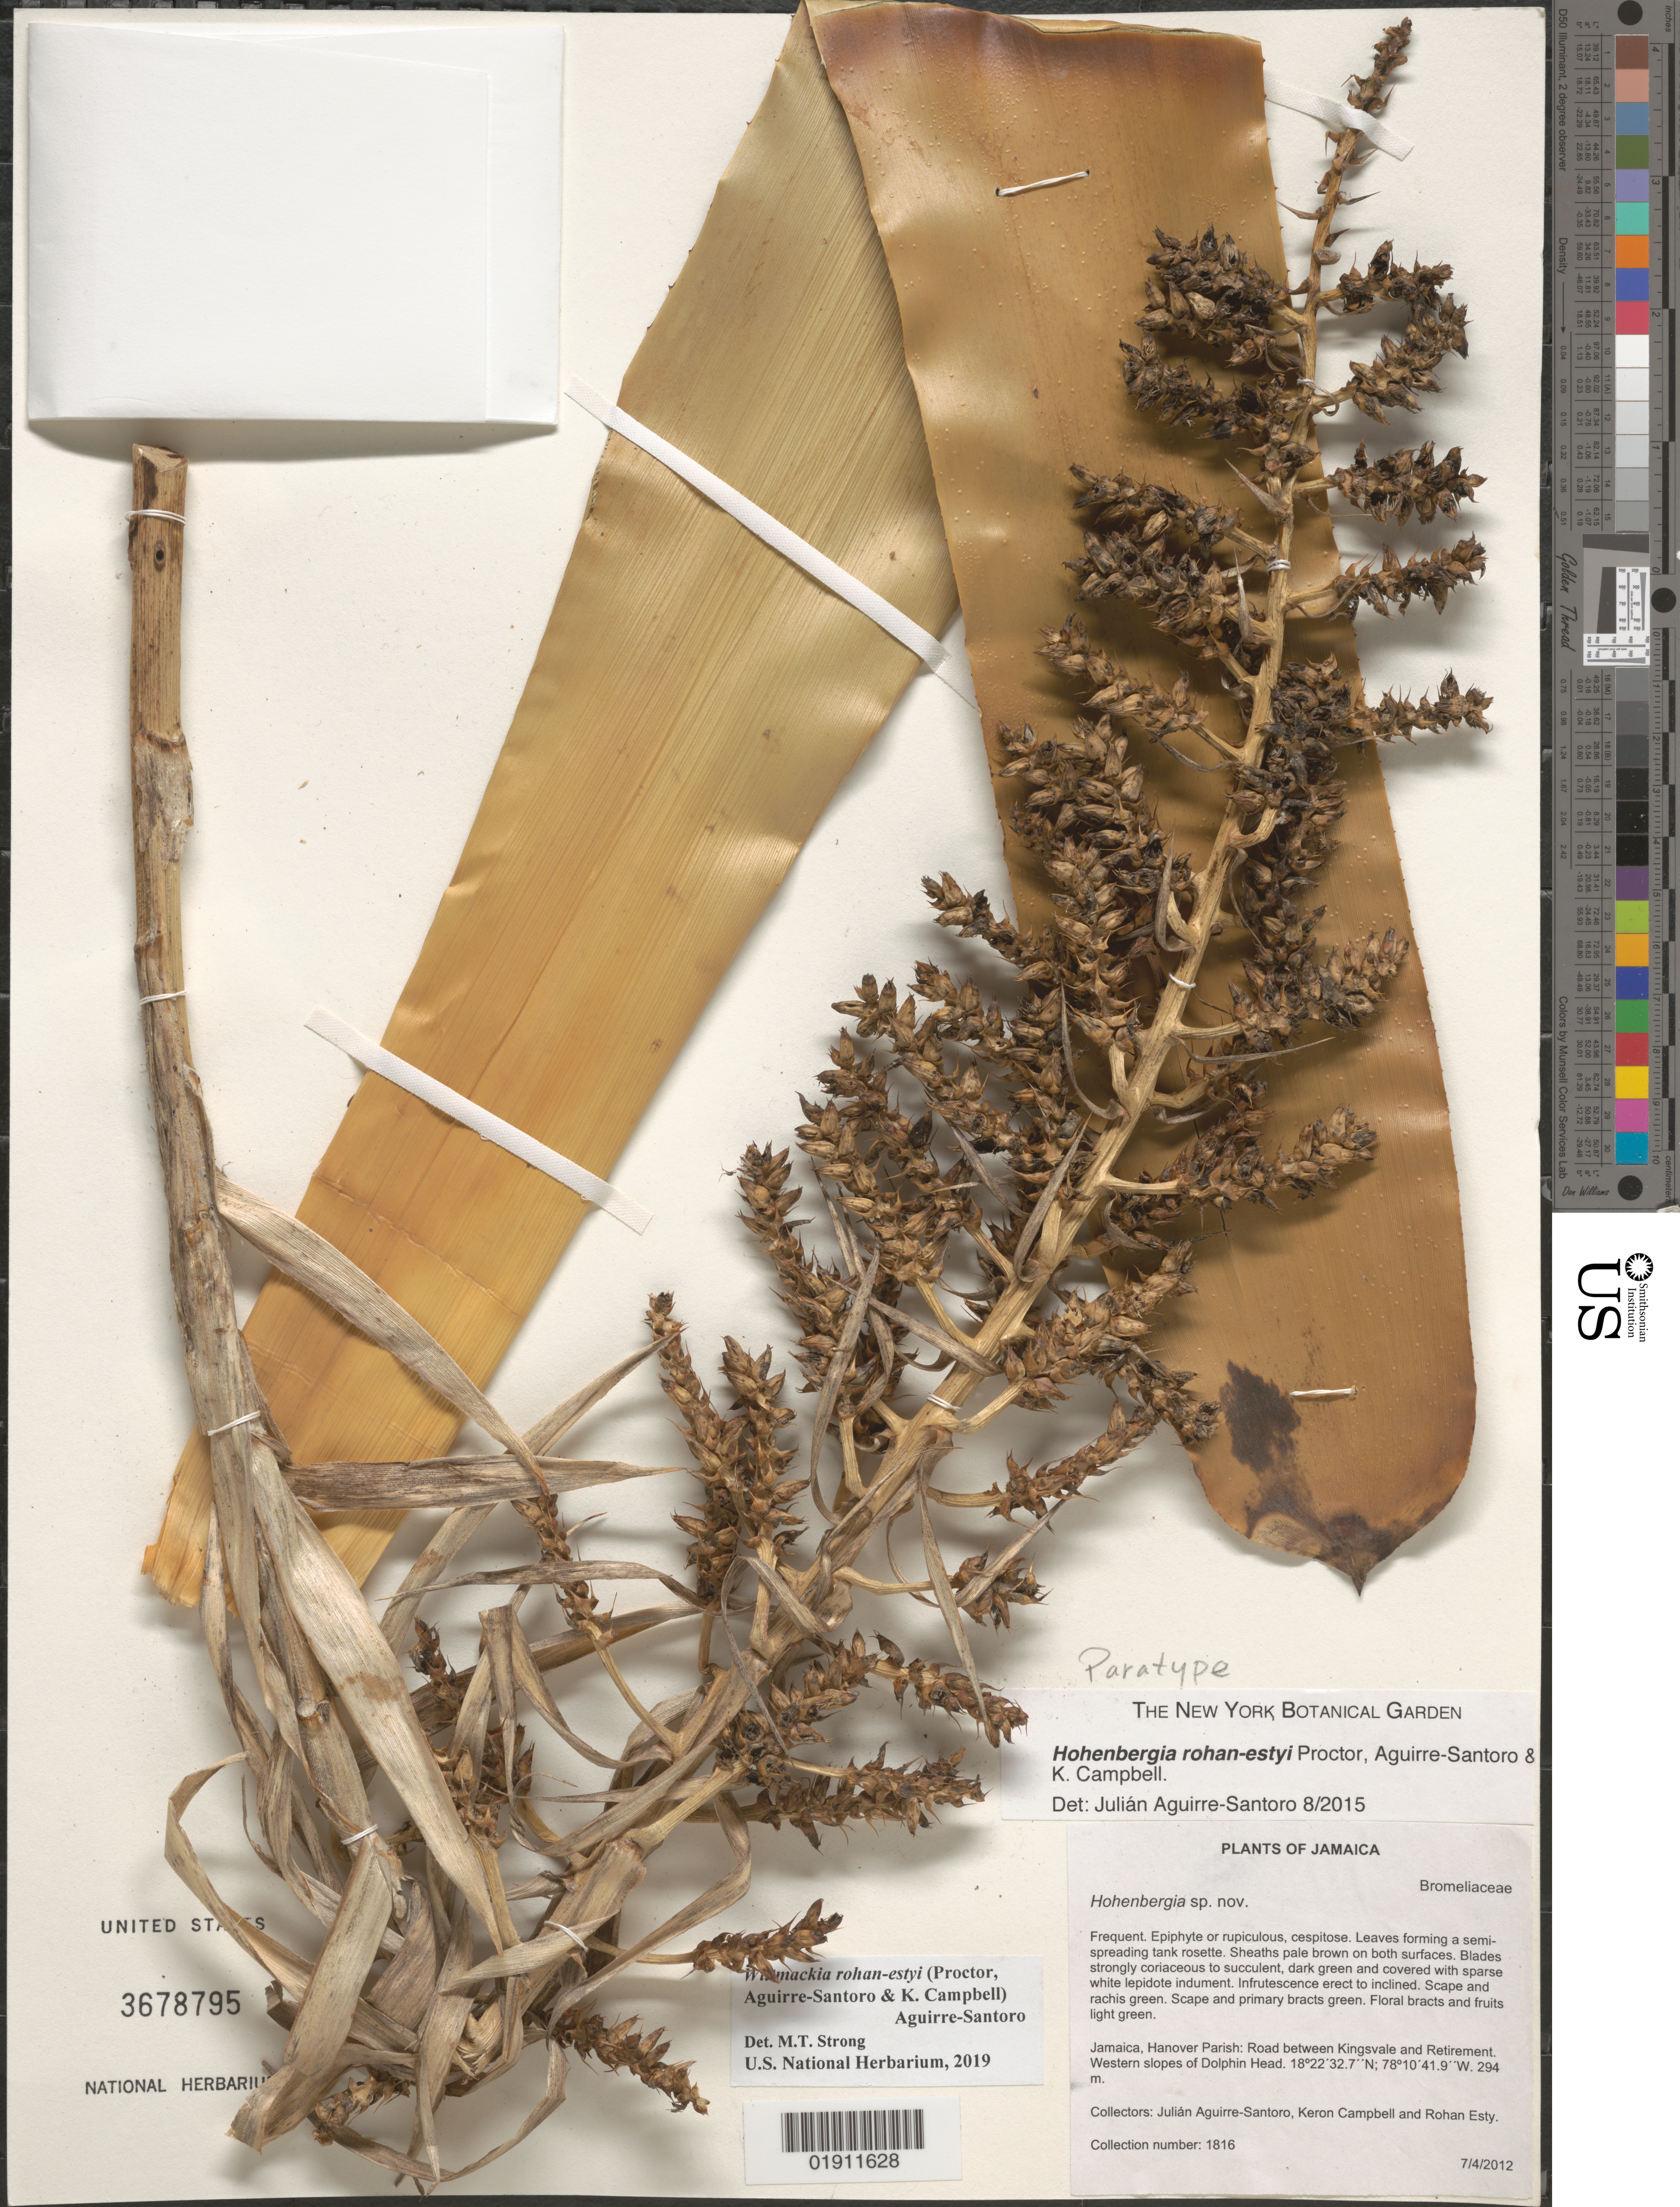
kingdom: Plantae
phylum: Tracheophyta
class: Liliopsida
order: Poales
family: Bromeliaceae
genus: Wittmackia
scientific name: Wittmackia rohan-estyi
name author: (Proctor et al.) Aguirre-Santoro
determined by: Strong, Mark T., (BOT), Smithsonian Institution - National Museum of Natural History (UNITED STATES)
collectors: J. Aguirre-Santoro, K. Campbell & R. Esty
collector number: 1816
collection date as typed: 7/4/2012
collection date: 2012-04-07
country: Jamaica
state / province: Hanover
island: Jamaica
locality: Road between Kingsvale and Retirement. Western slopes of Dolphin Head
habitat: Frequent. Western slopes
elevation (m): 294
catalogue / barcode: US 3678795